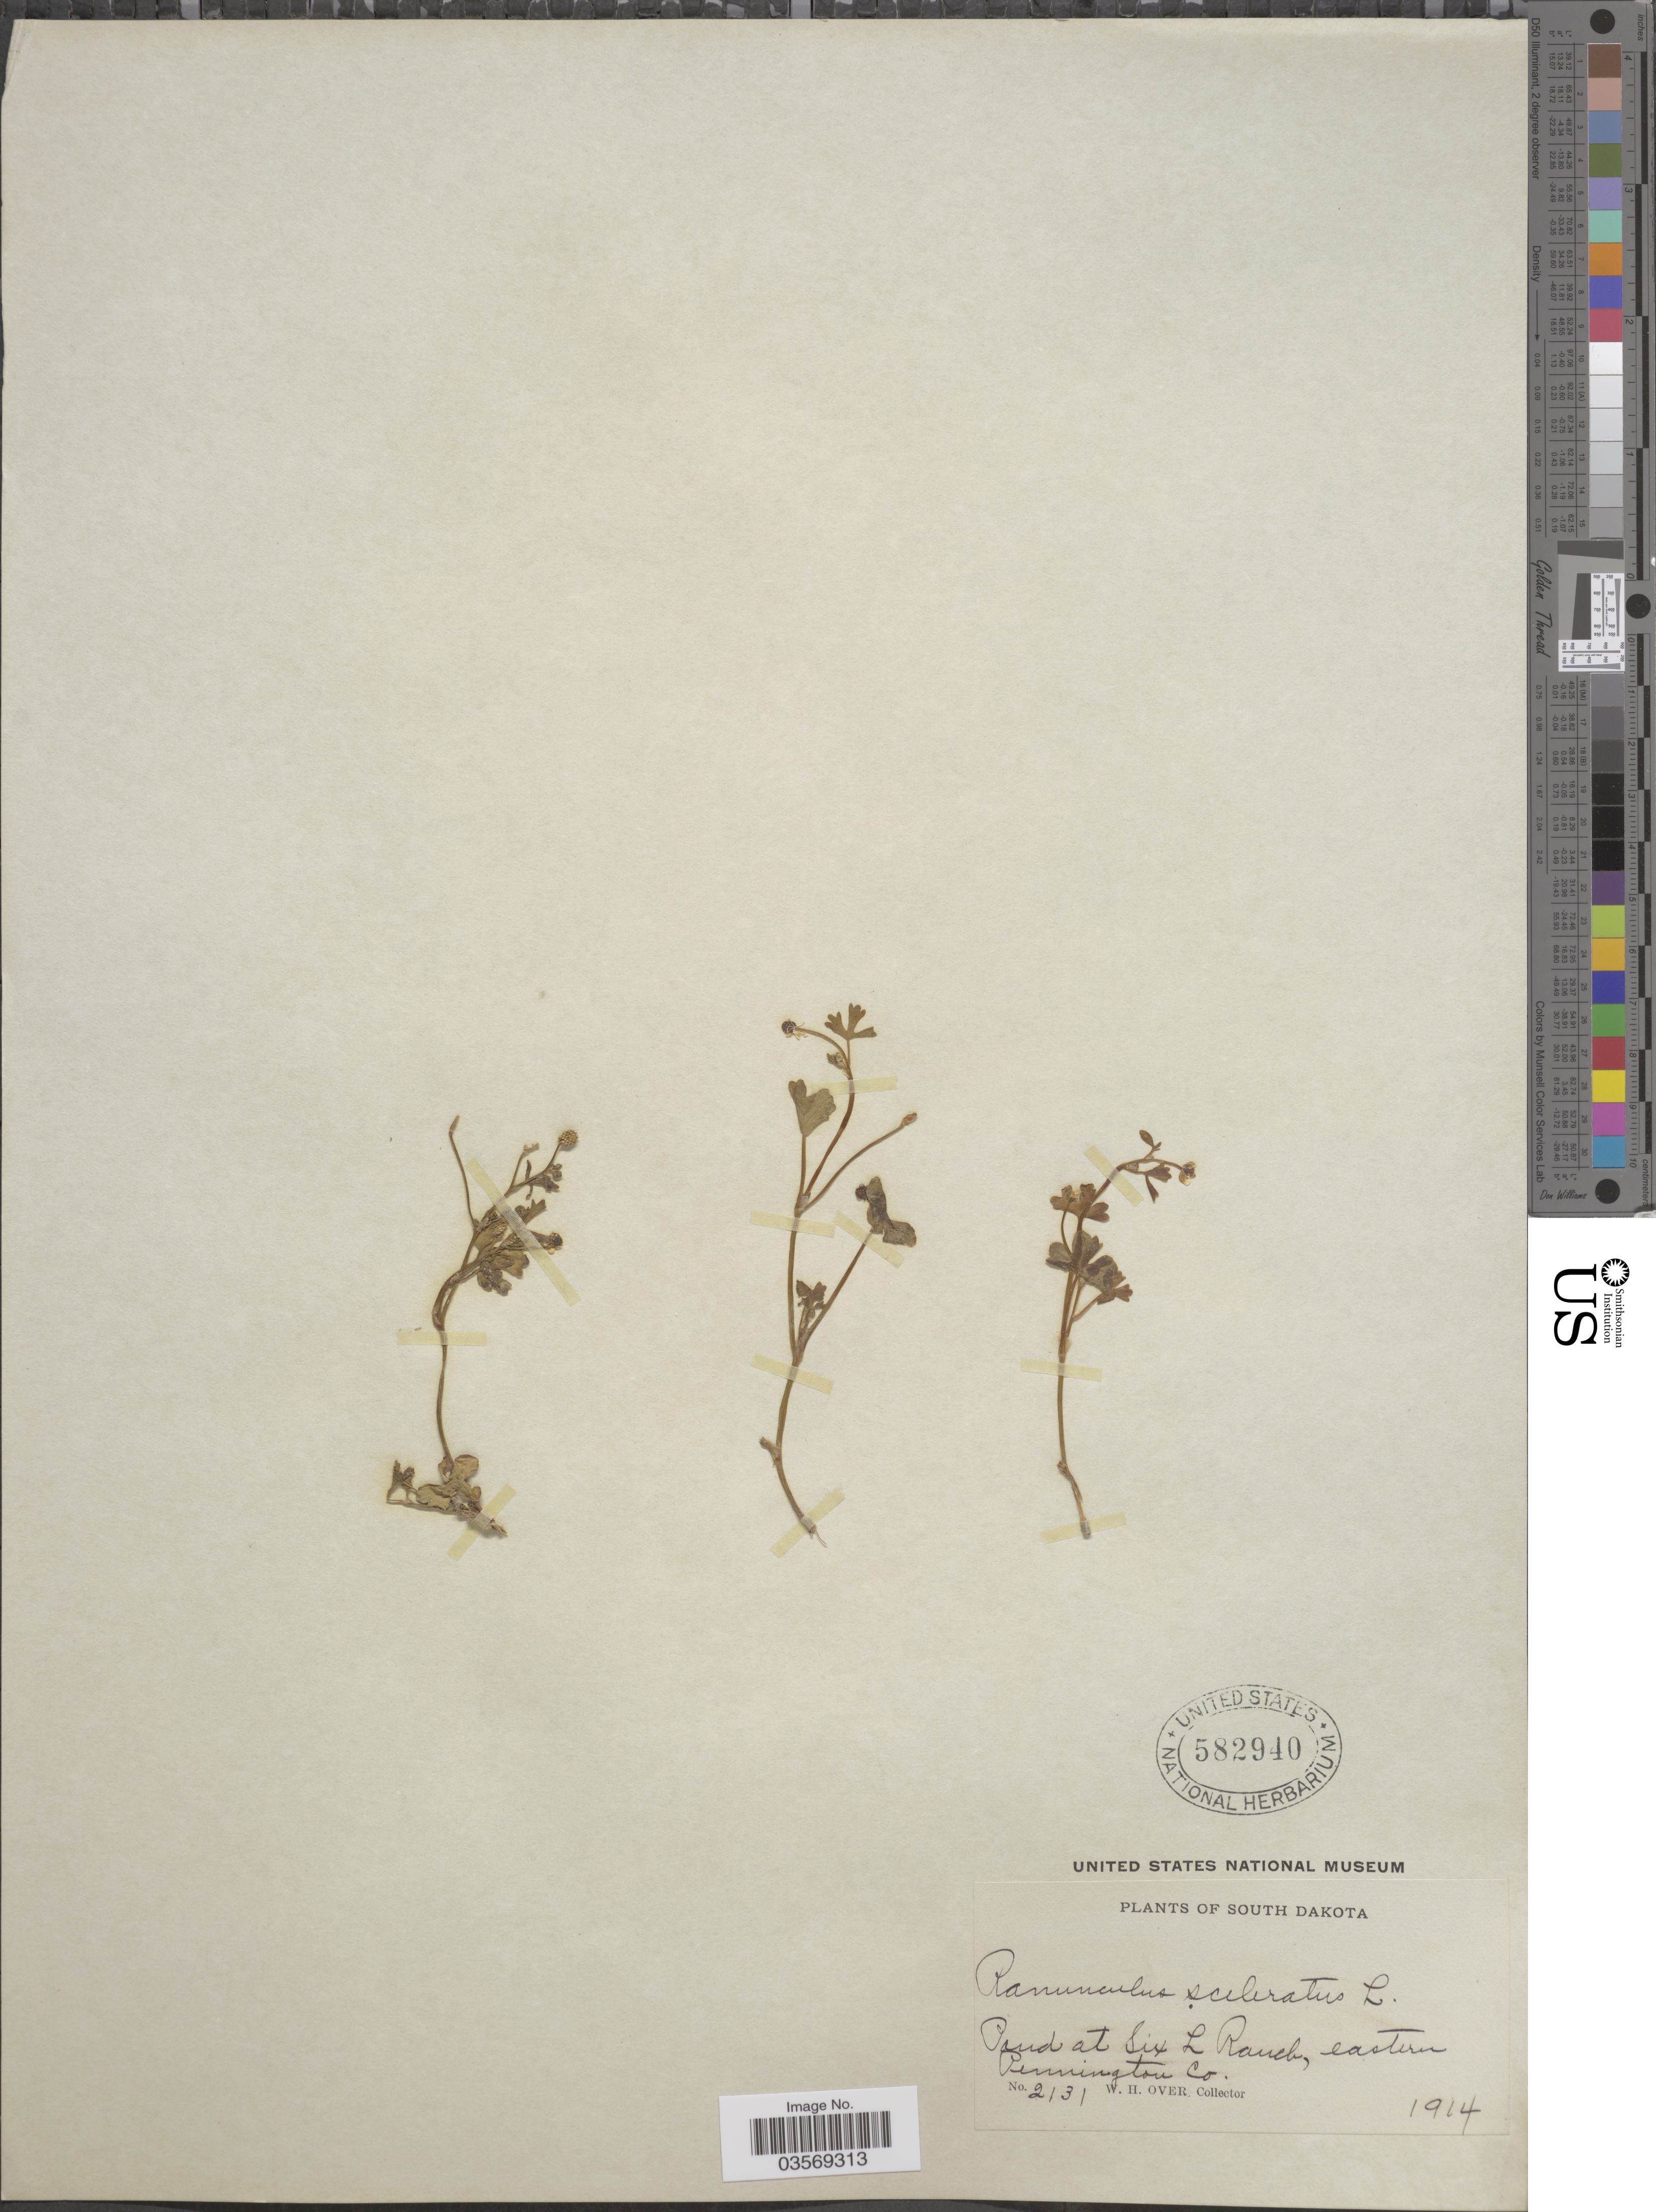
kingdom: Plantae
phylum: Tracheophyta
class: Magnoliopsida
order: Ranunculales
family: Ranunculaceae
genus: Ranunculus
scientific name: Ranunculus sceleratus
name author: L.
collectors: W. Over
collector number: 2131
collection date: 1914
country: United States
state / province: South Dakota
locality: Pond at Six L Ranch, eastern Pennington Co.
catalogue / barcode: US 582940